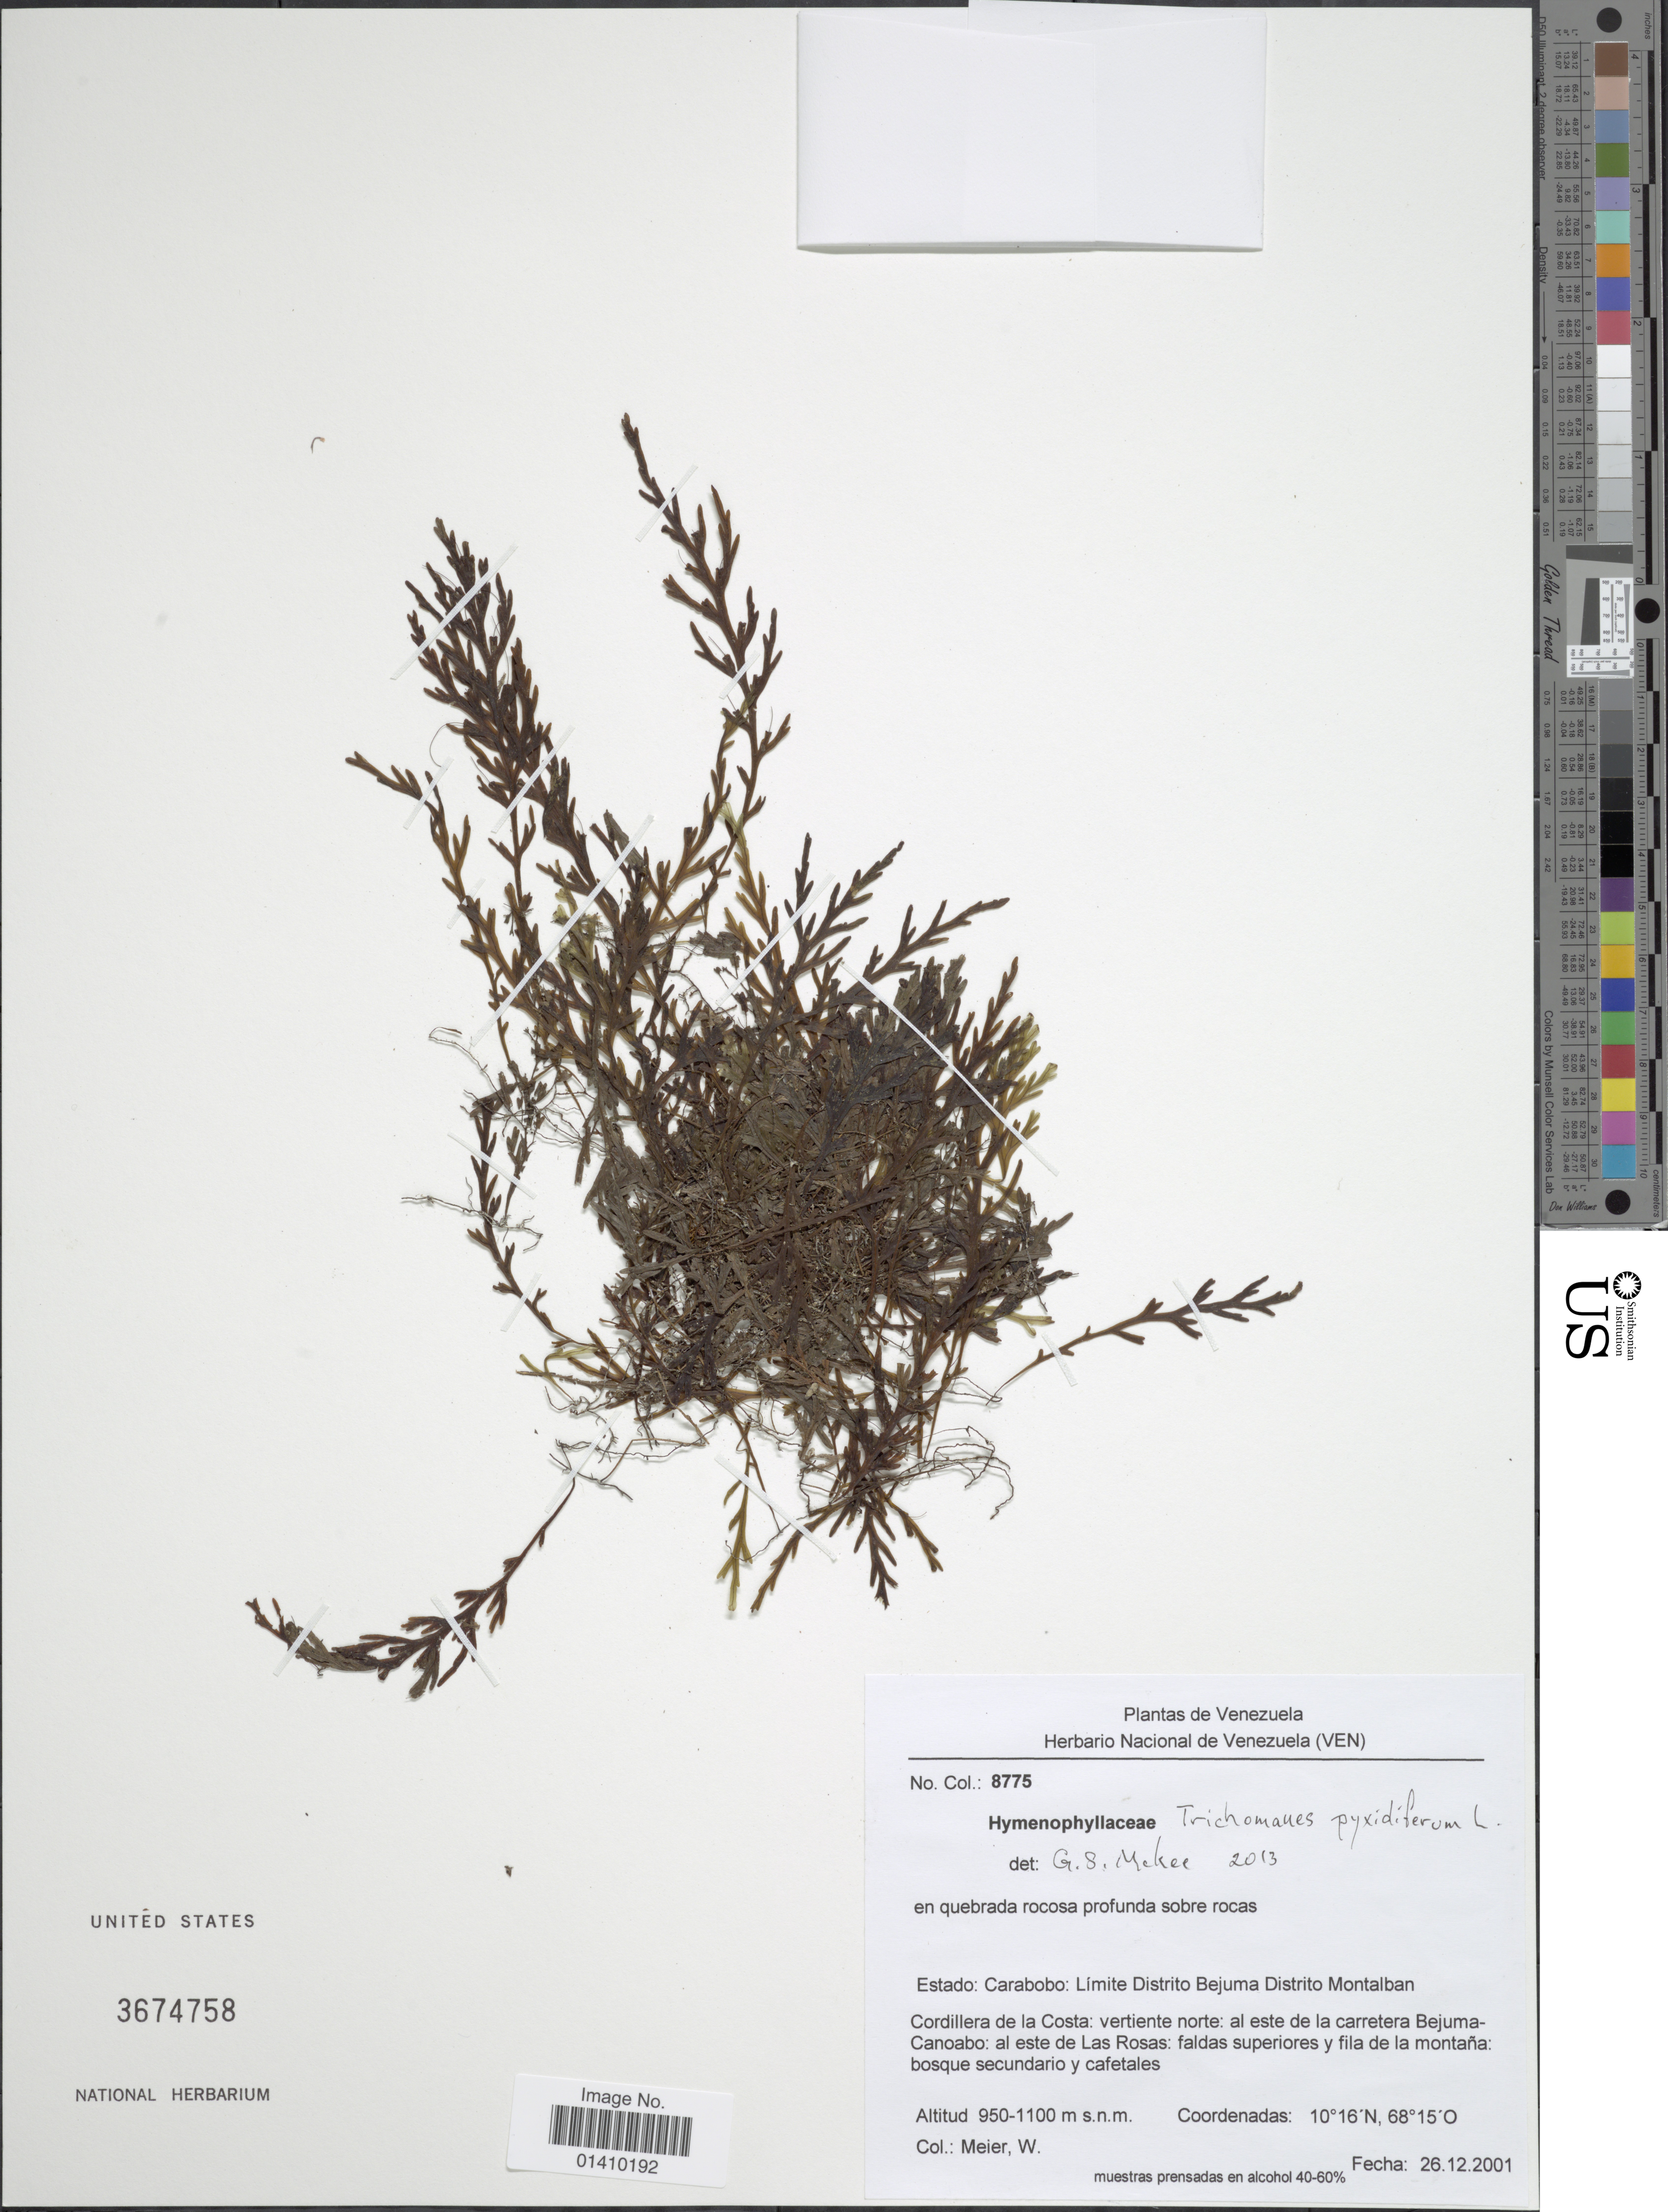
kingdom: Plantae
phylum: Tracheophyta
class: Polypodiopsida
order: Hymenophyllales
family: Hymenophyllaceae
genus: Polyphlebium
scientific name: Polyphlebium pyxidiferum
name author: (L.) Ebihara & Dubuisson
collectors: W. Meier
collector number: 8775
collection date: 2001-12-26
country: Venezuela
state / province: Carabobo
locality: Limite Distrito Bejuma Distrito Montalban. Cordillera de la Costa: vertiente norte: al este de la carretera Bejuma Canoabo: al este de Las Rosas: faldas superiores y fila de la montana: bosque secundario y cafetales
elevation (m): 950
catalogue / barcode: US 3674758